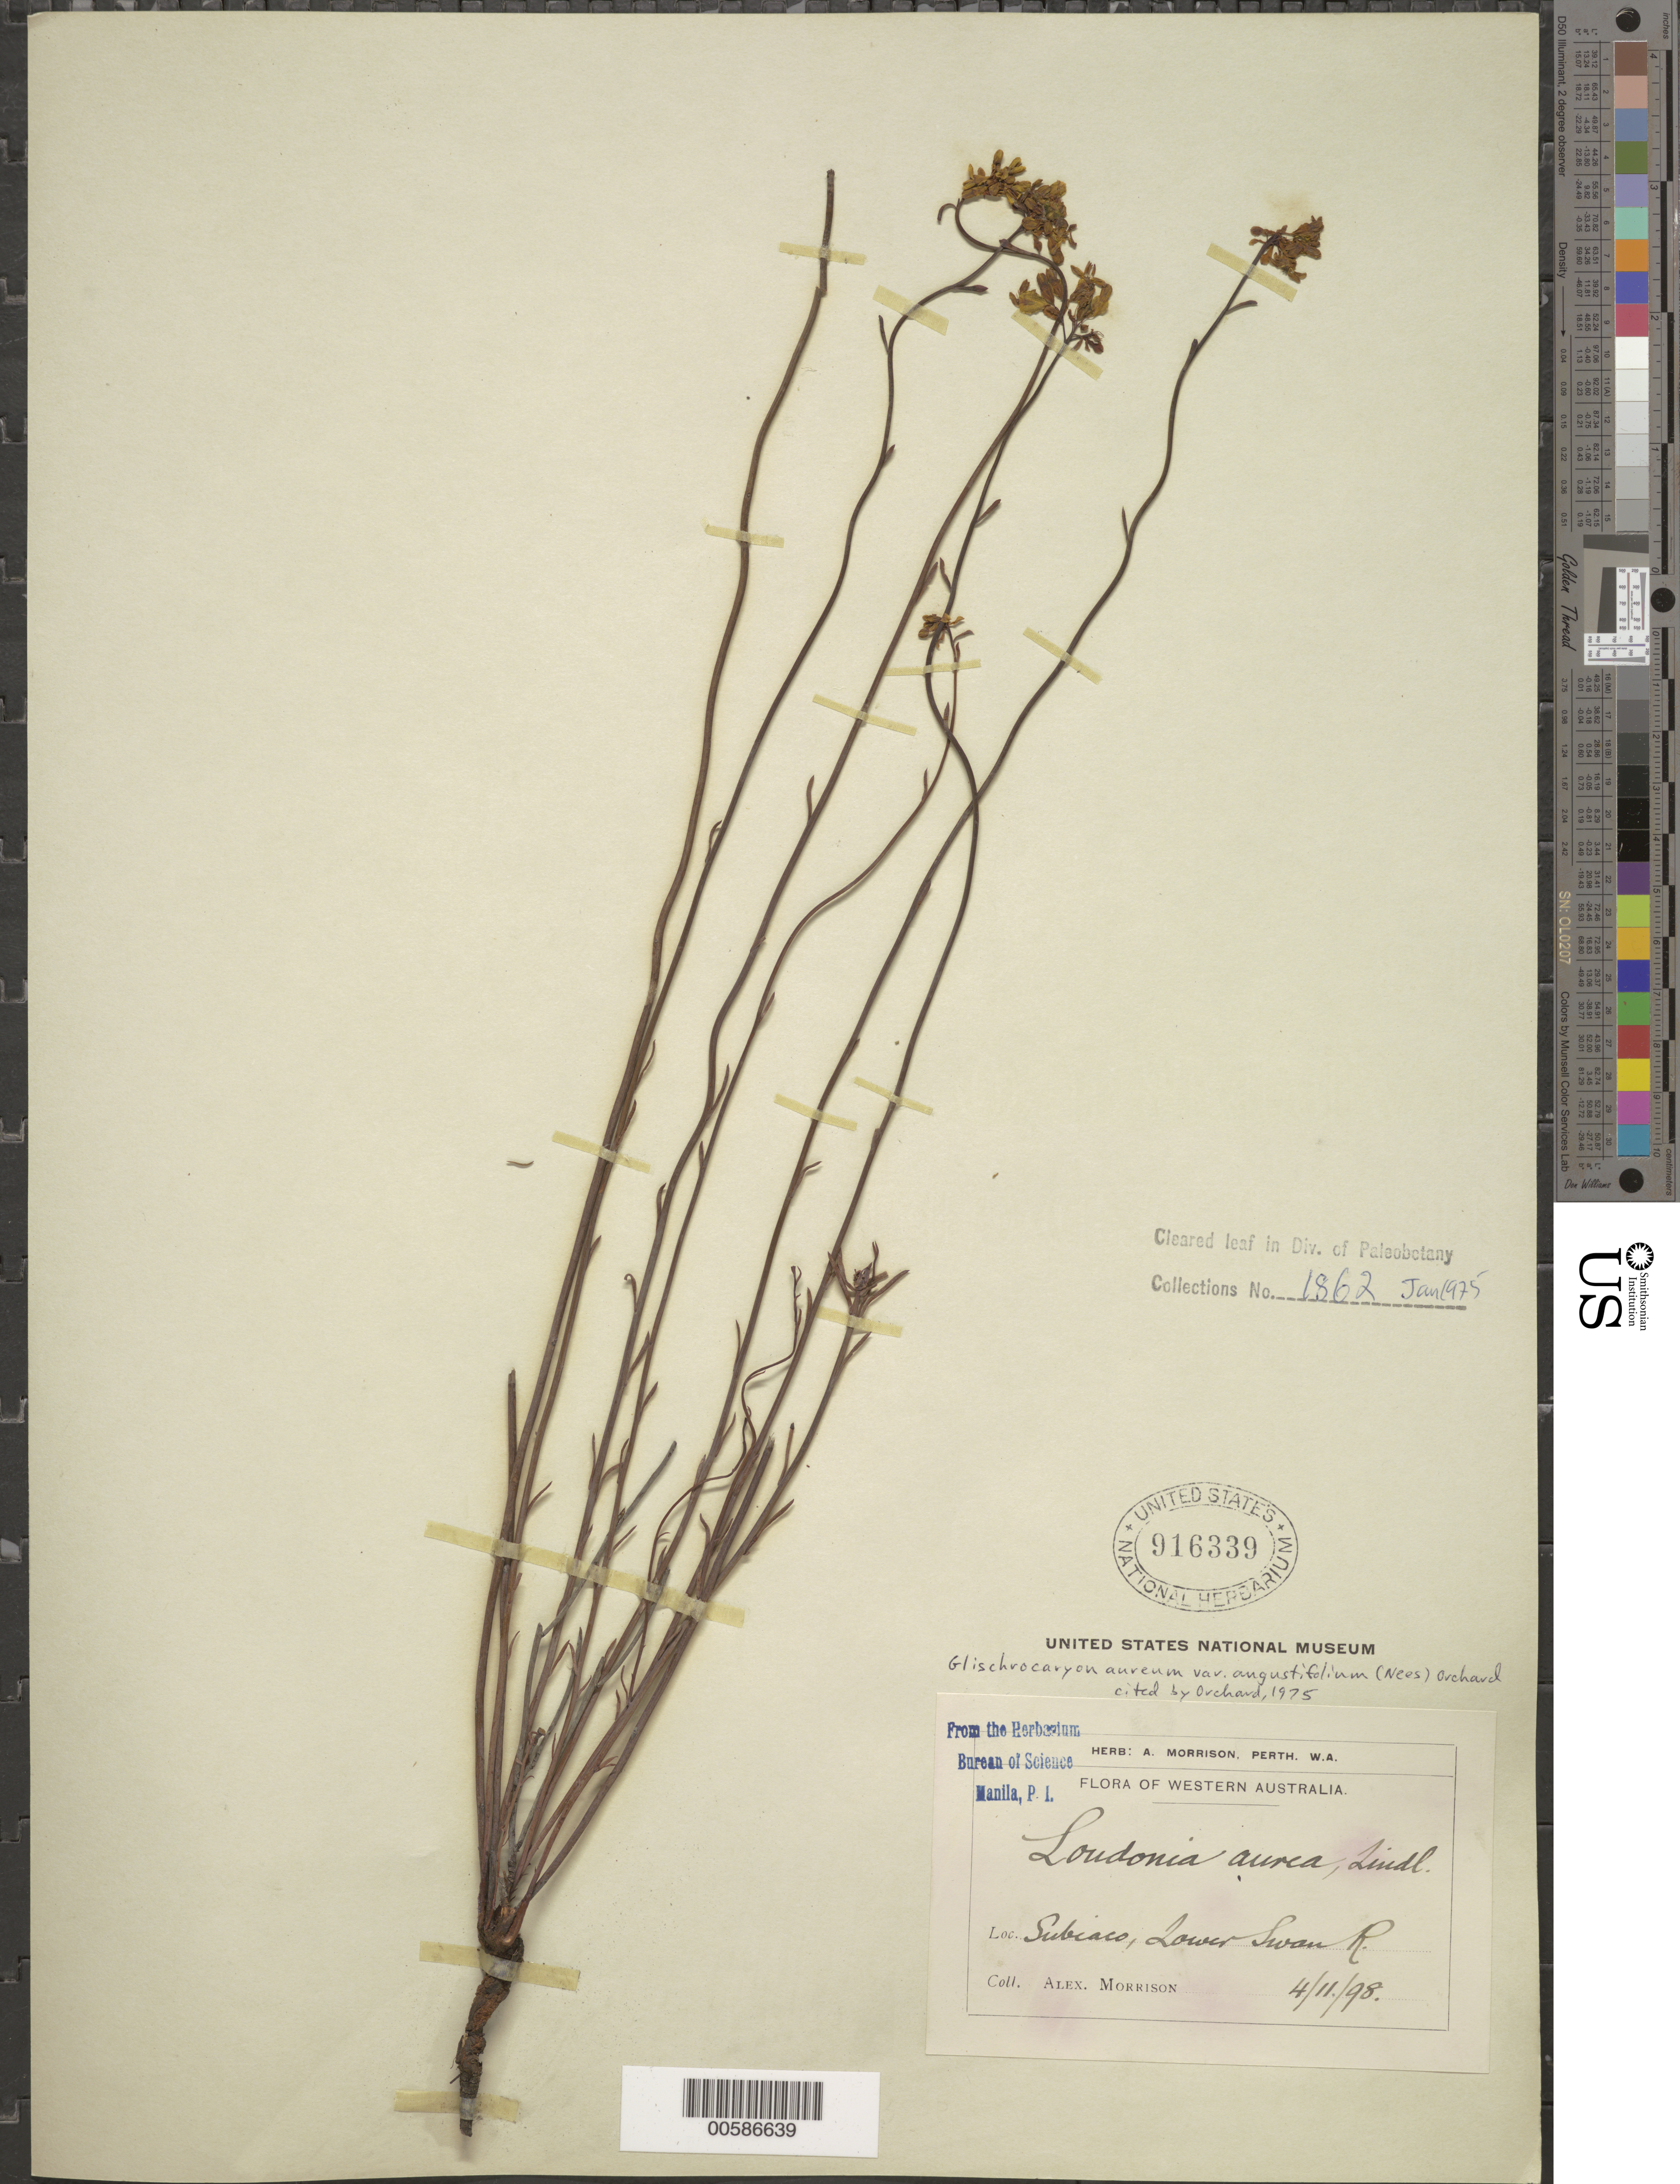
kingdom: Plantae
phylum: Tracheophyta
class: Magnoliopsida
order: Saxifragales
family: Haloragaceae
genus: Glischrocaryon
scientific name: Glischrocaryon aureum var. angustifolium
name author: (Nees) Orchard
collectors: A. Morrison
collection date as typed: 04 Nov 1898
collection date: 1898-11-04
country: Australia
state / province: Western Australia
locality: Subiaco, Lower Swan River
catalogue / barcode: US 916339